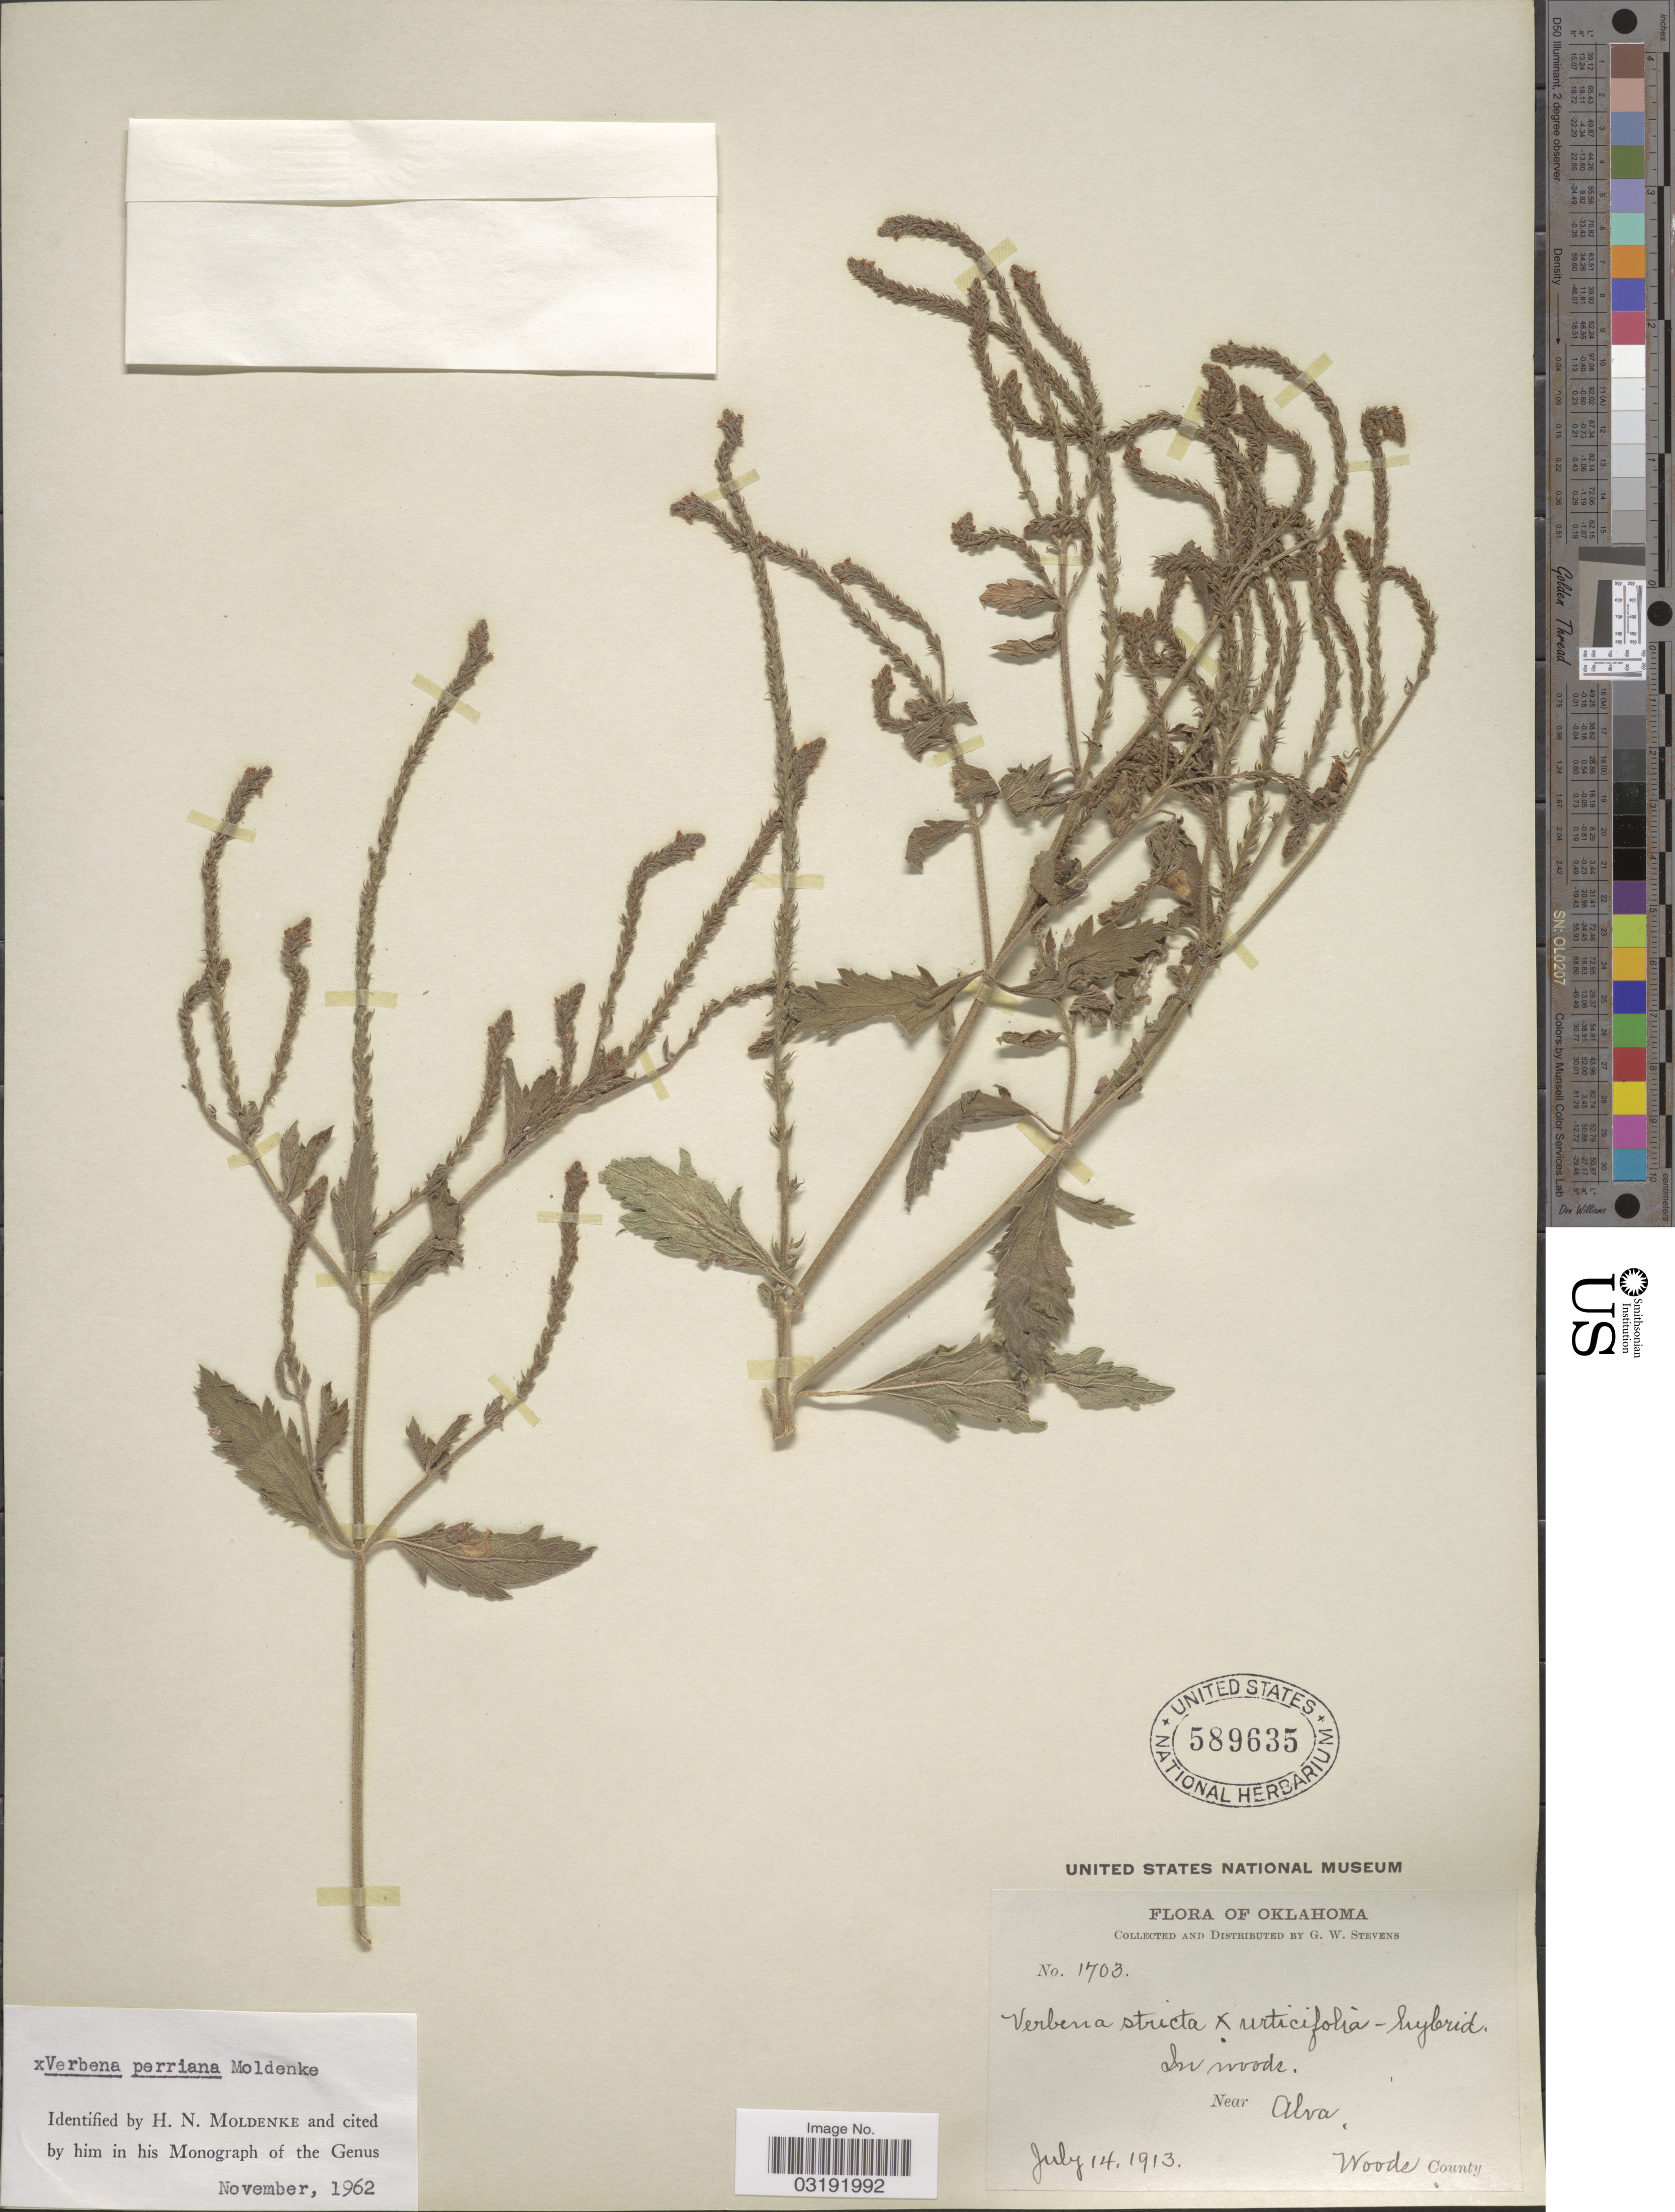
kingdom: Plantae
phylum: Tracheophyta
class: Magnoliopsida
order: Lamiales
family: Verbenaceae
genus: Verbena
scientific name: Verbena perriana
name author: Moldenke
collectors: G. W. Stevens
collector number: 1703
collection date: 1913-07-14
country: United States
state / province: Oklahoma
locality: In woods. Near Alva. Woods County.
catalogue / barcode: US 589635